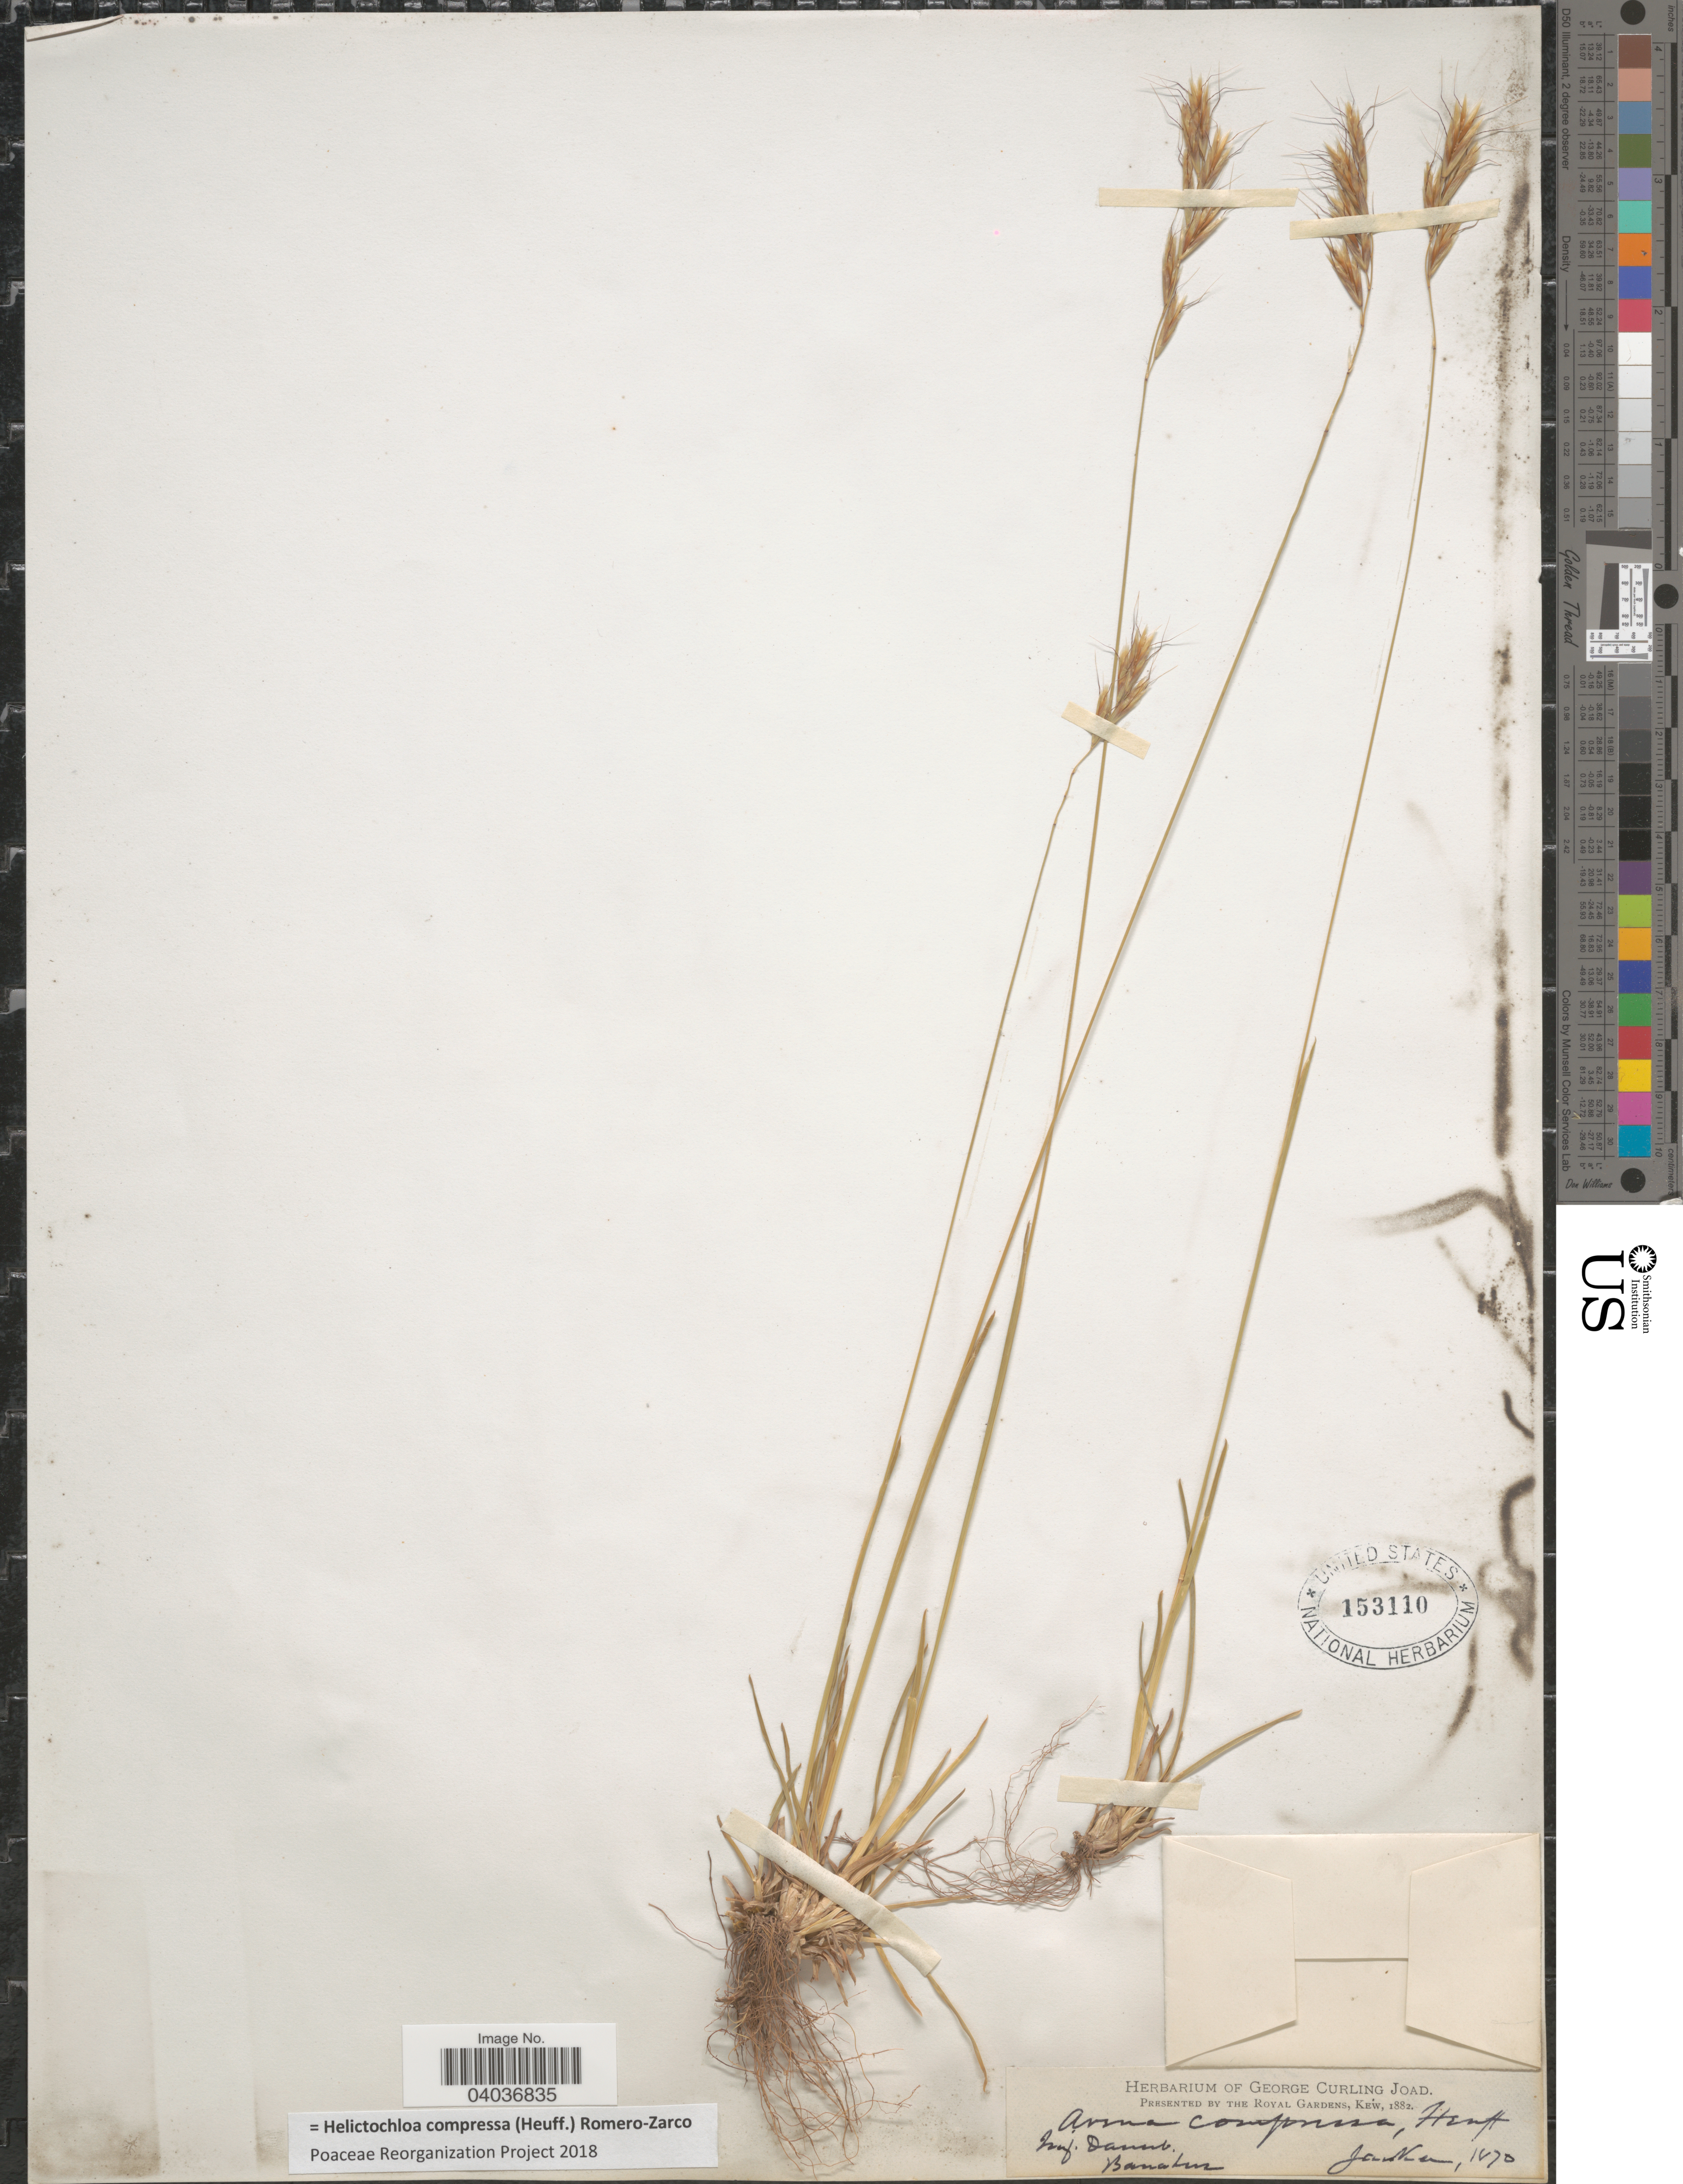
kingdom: Plantae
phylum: Tracheophyta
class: Liliopsida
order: Poales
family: Poaceae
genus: Helictochloa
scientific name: Helictochloa compressa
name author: (Heuff.) Romero Zarco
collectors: V. Janka von Bulcs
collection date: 1870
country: Romania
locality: Inf. Danub. Banatus.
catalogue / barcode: US 153110